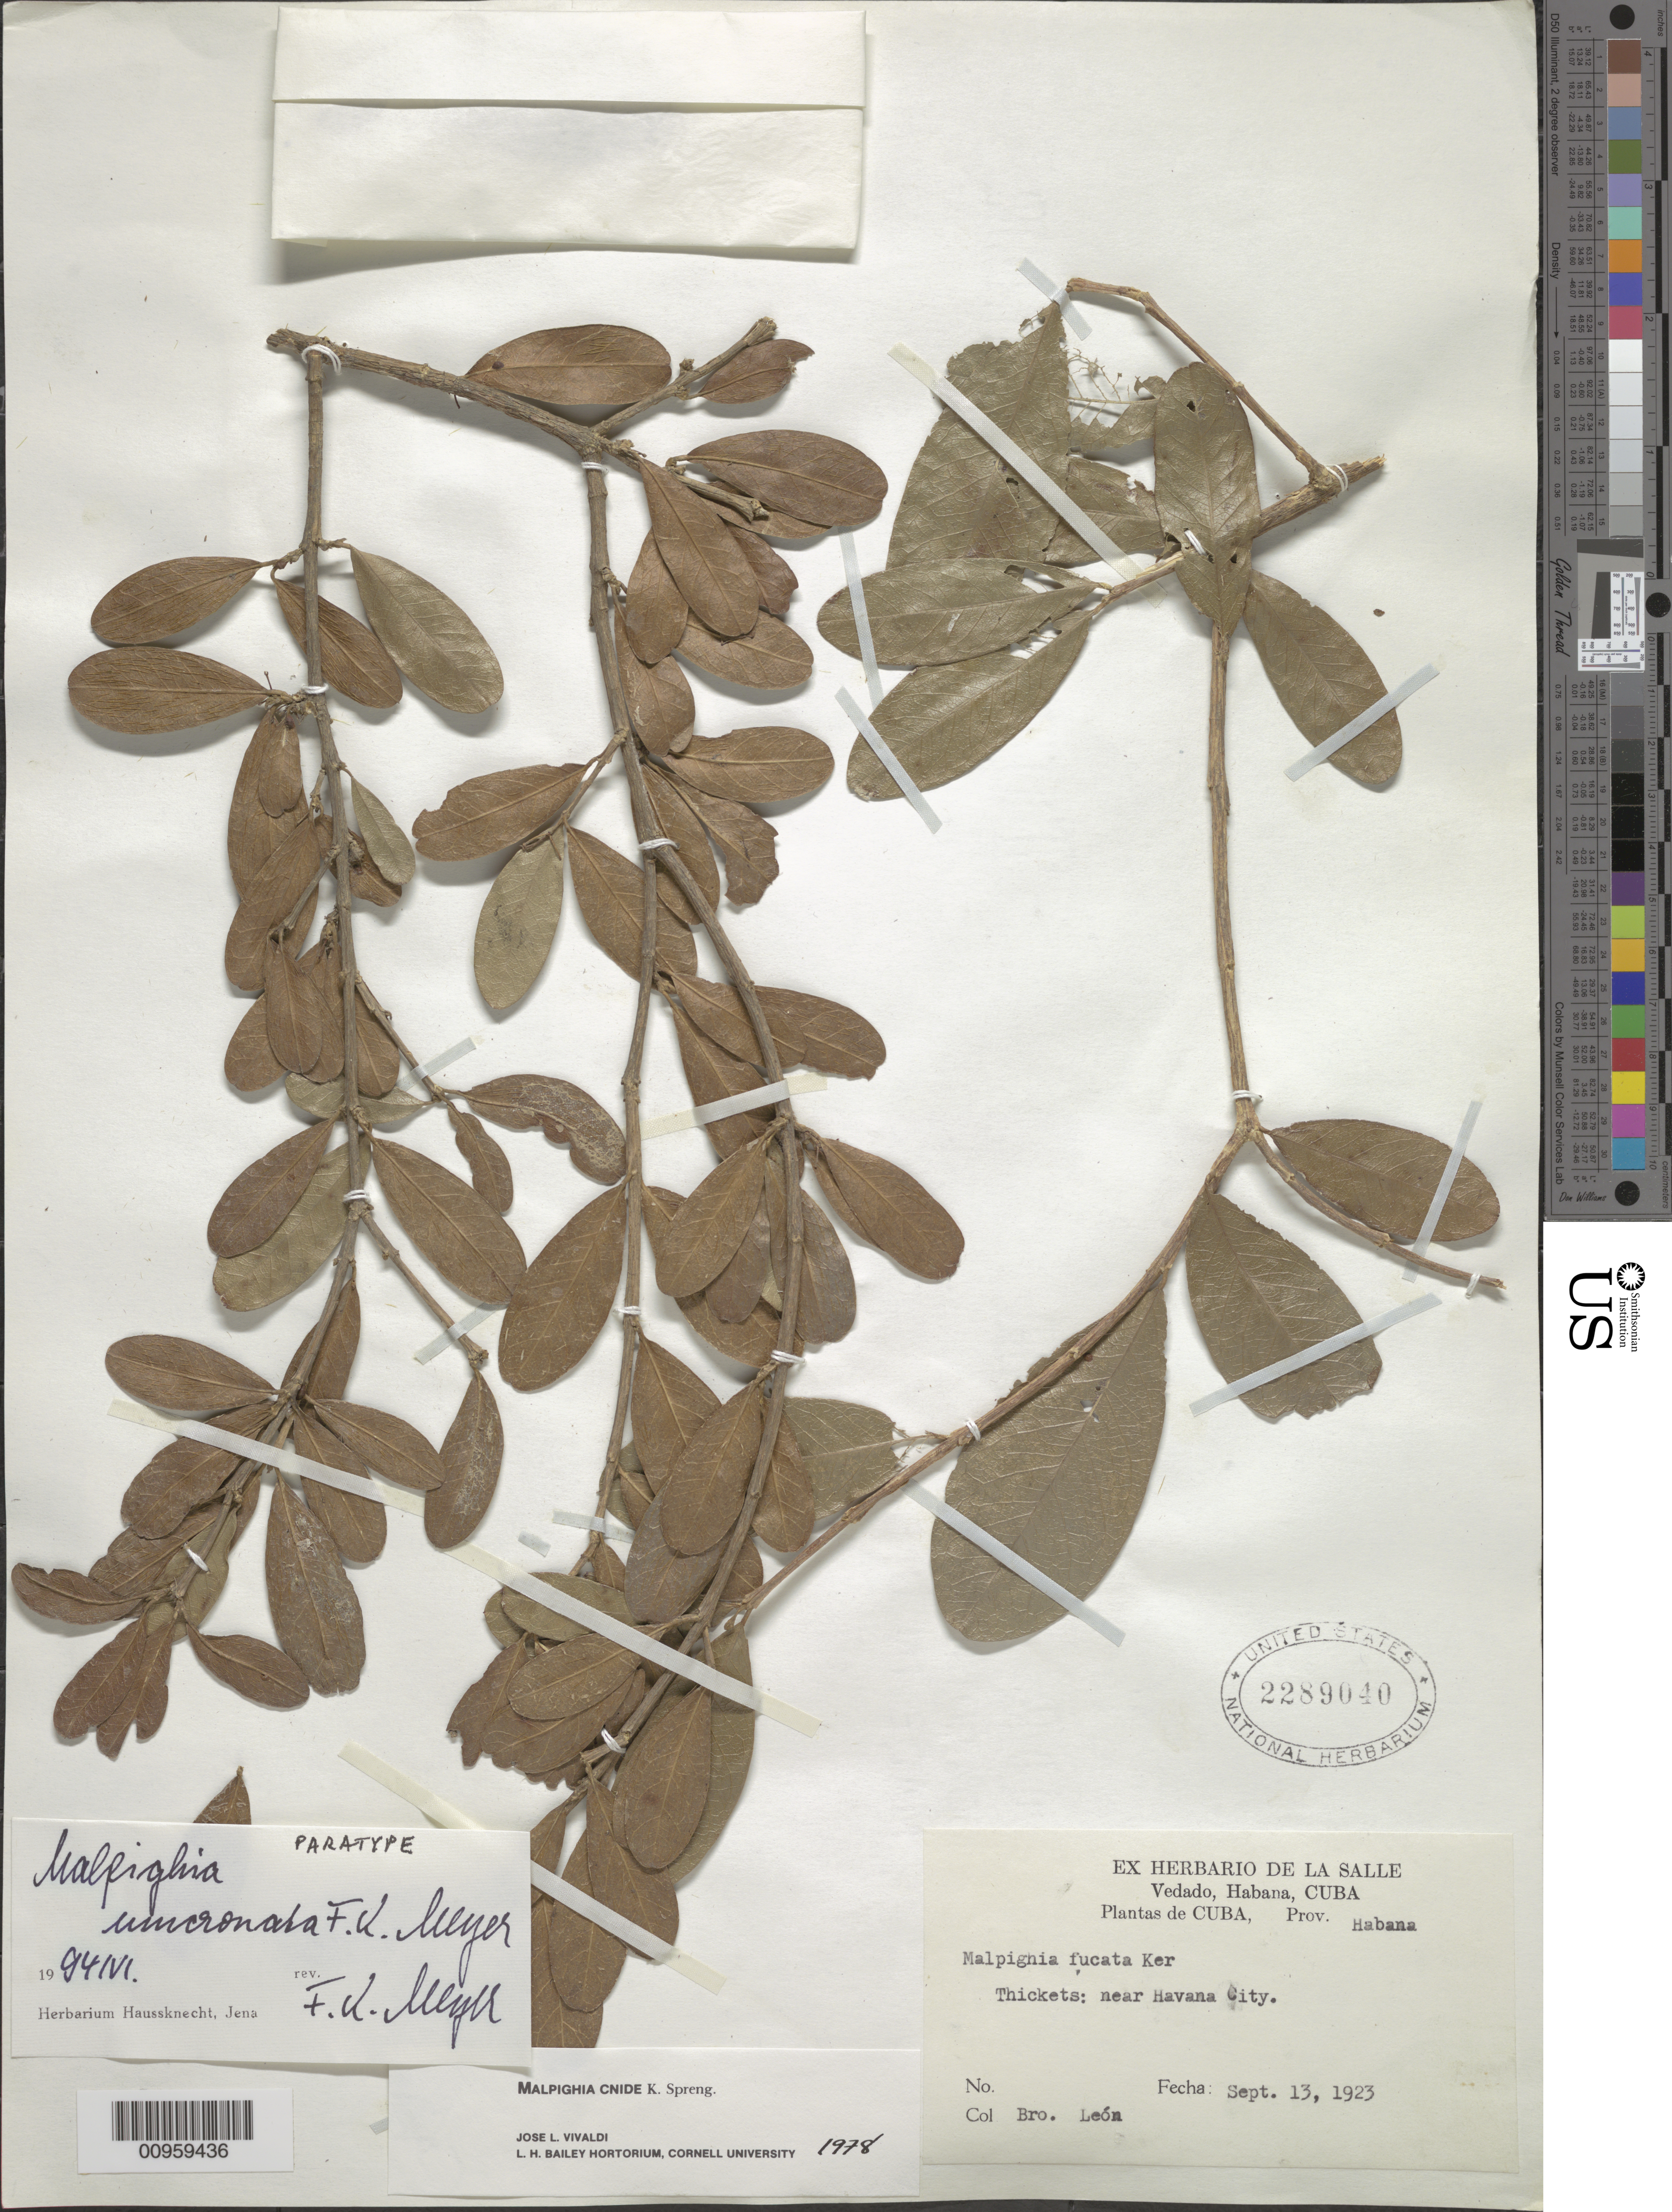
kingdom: Plantae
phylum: Tracheophyta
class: Magnoliopsida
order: Malpighiales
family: Malpighiaceae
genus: Malpighia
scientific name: Malpighia mucronata subsp. insulae-pinorum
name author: F.K. Mey.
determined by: Meyer, F. K.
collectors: Bro. León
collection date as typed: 13 Sep 1923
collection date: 1923-09-13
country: Cuba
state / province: La Habana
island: Cuba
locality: Near Havana City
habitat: Thickets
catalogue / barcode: US 2289040